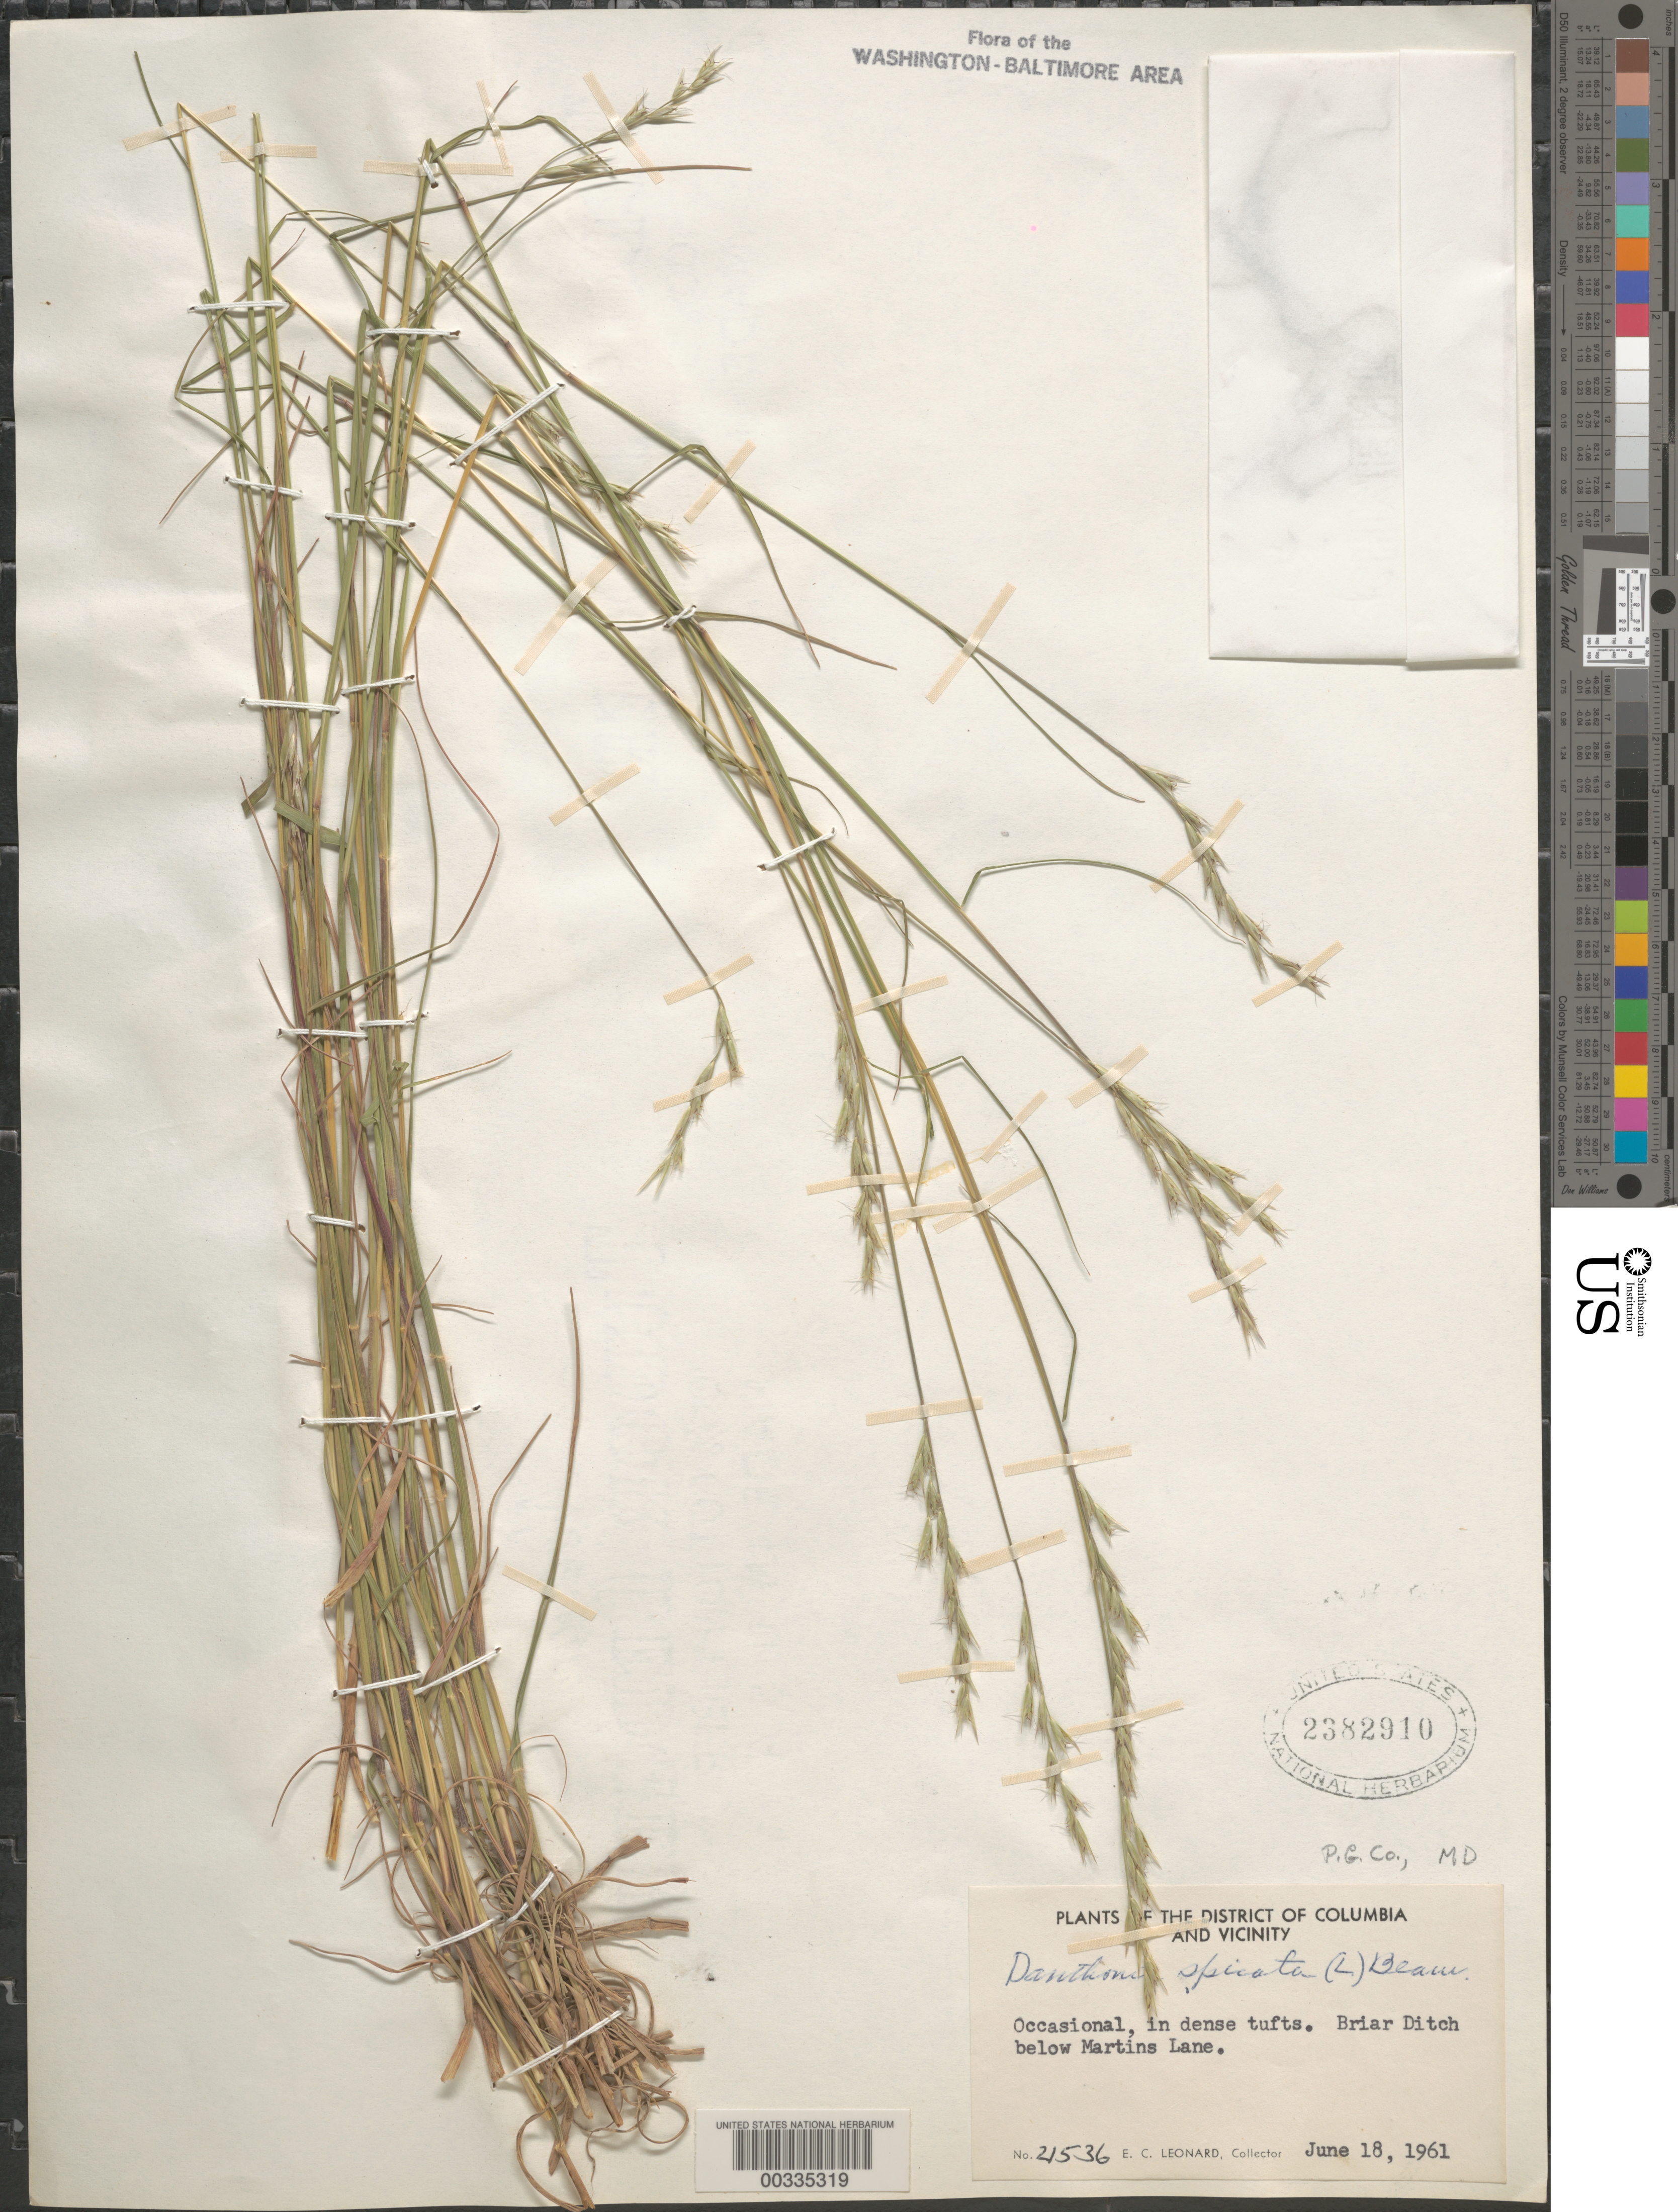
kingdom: Plantae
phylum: Tracheophyta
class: Liliopsida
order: Poales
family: Poaceae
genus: Danthonia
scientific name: Danthonia spicata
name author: (L.) P. Beauv. ex Roem. & Schult.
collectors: E. C. Leonard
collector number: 21536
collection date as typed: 18 Jun 1961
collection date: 1961-06-18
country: United States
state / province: District of Columbia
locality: Below Martins Lane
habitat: Briar ditch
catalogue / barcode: US 2382910